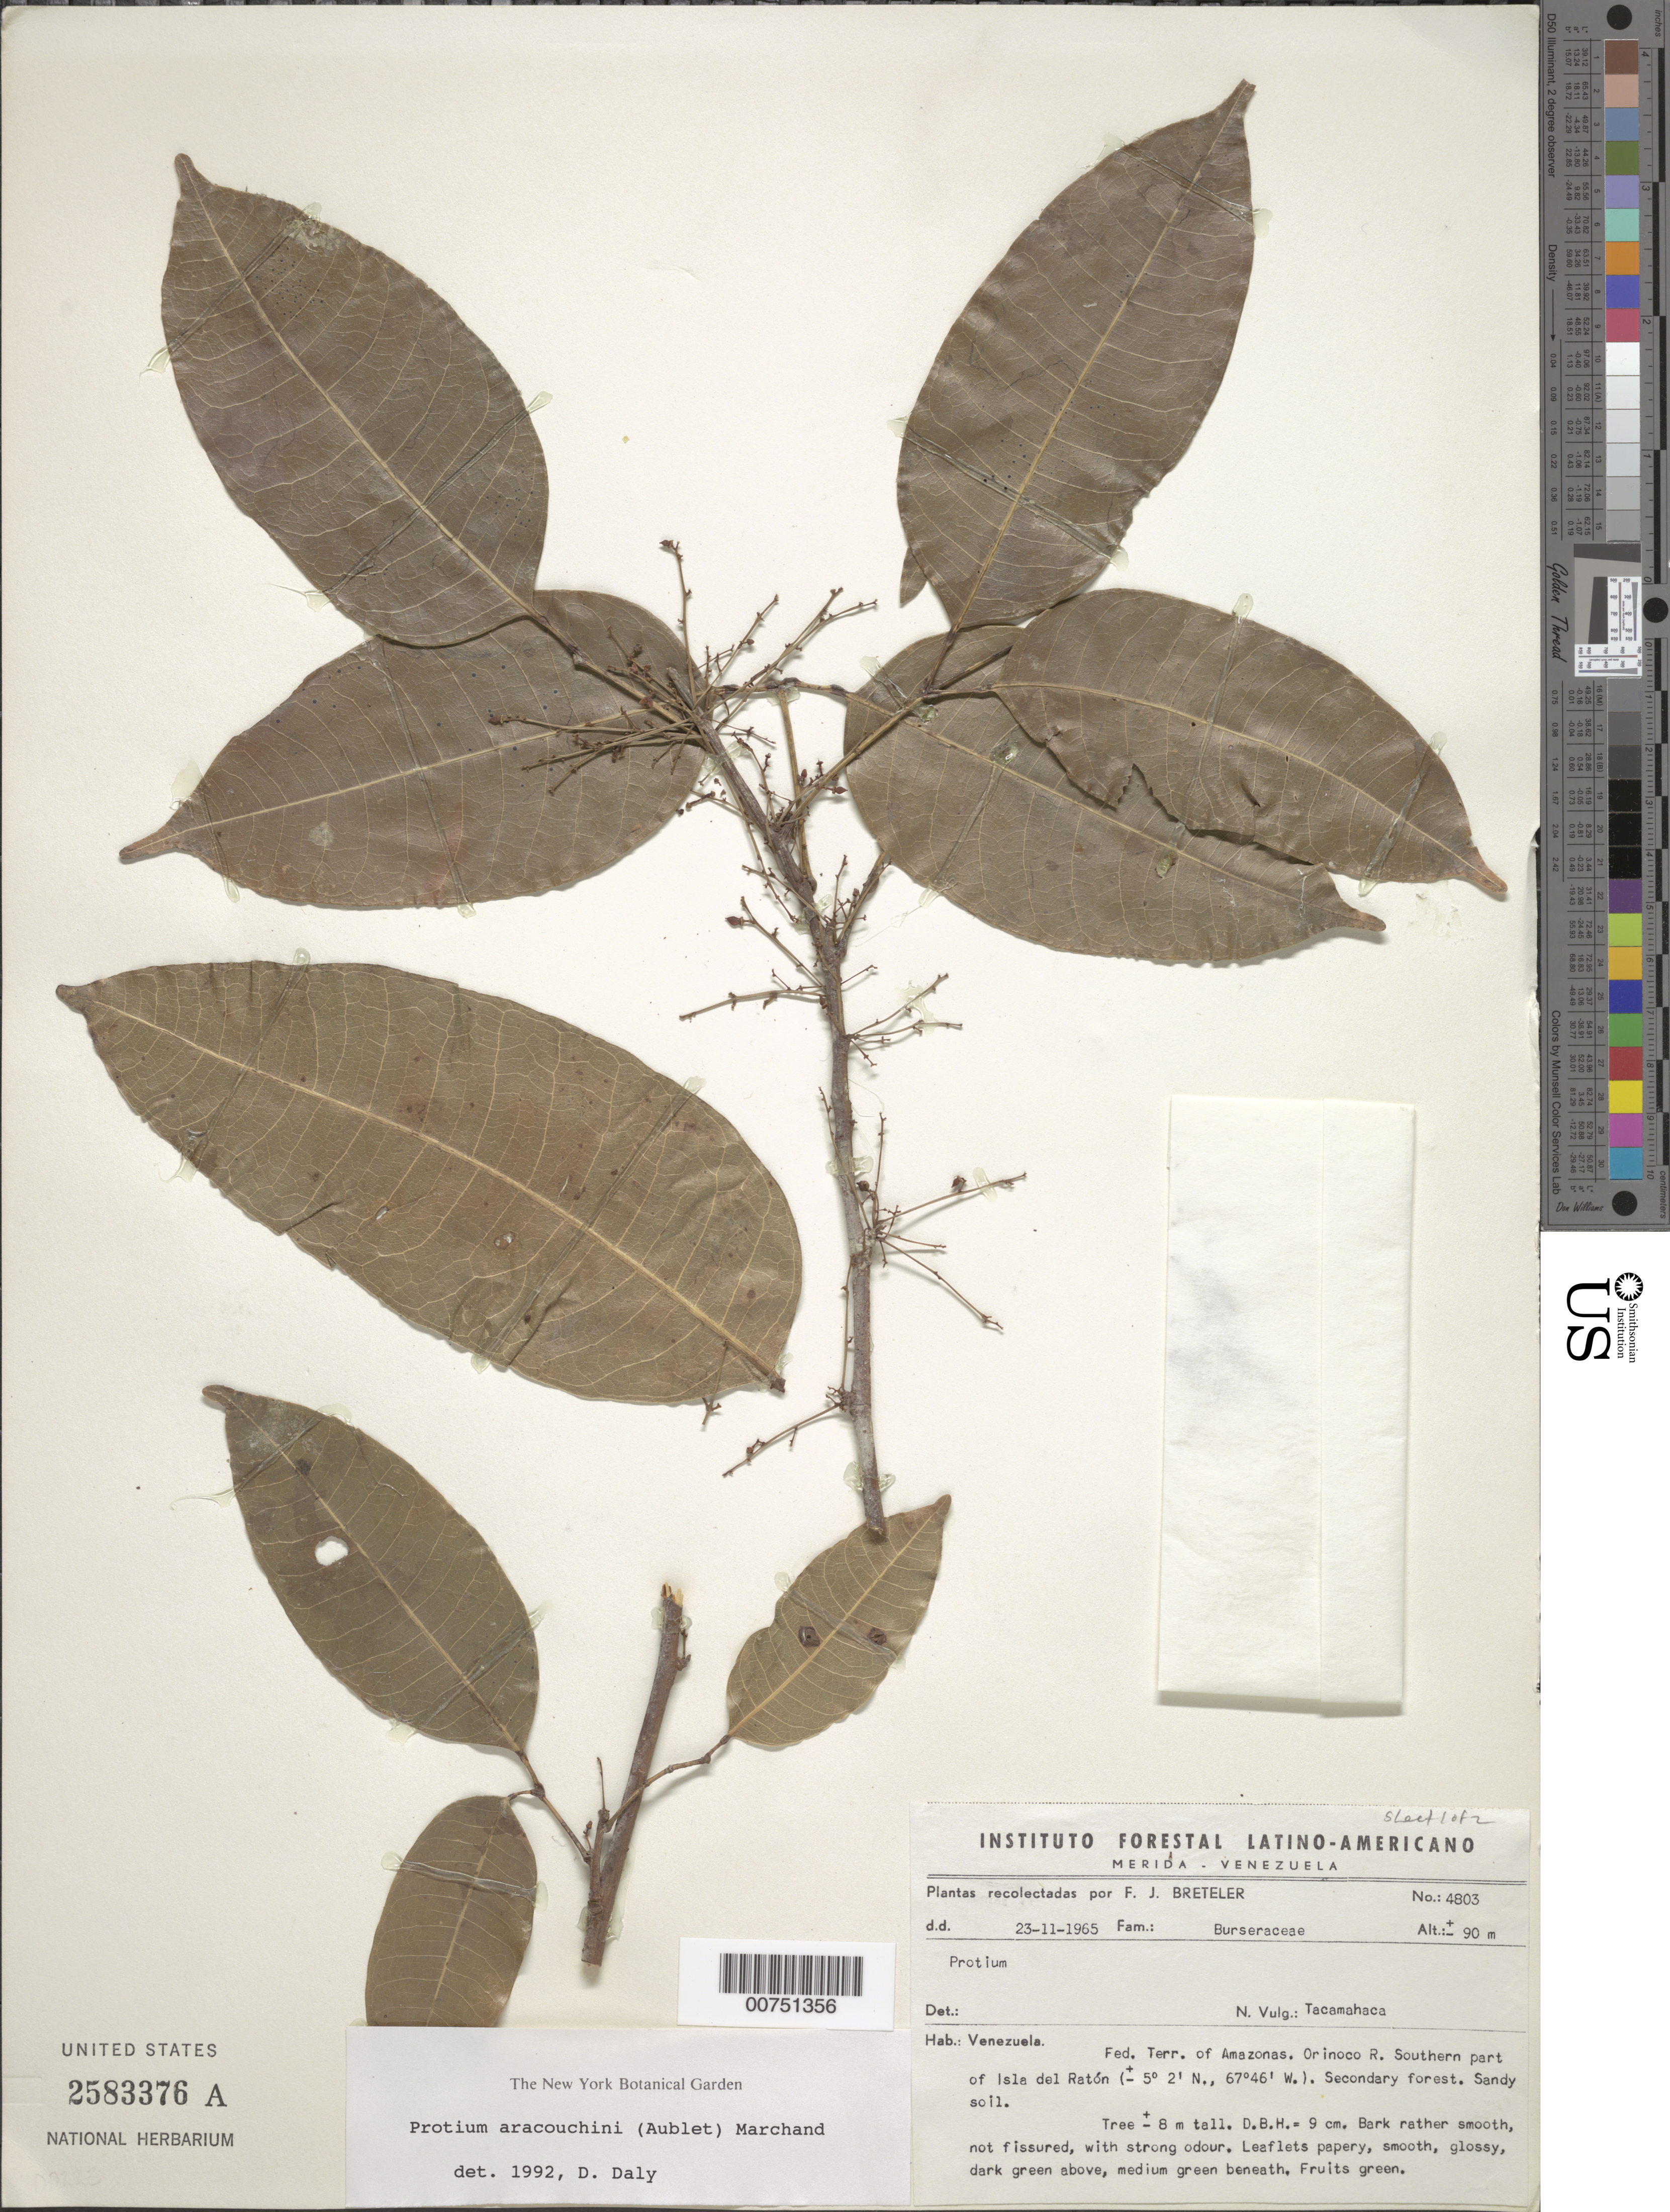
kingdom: Plantae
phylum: Tracheophyta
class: Magnoliopsida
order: Sapindales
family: Burseraceae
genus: Protium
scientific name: Protium aracouchini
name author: (Aubl.) Marchand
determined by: Daly, D. C.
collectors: F. J. Breteler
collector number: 4803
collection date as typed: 23-Nov-65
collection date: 1965-11-23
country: Venezuela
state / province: Amazonas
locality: Orinoco R., southern part of Isla del Ratón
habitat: Secondary forest, sandy soil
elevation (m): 90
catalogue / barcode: US 2583376A